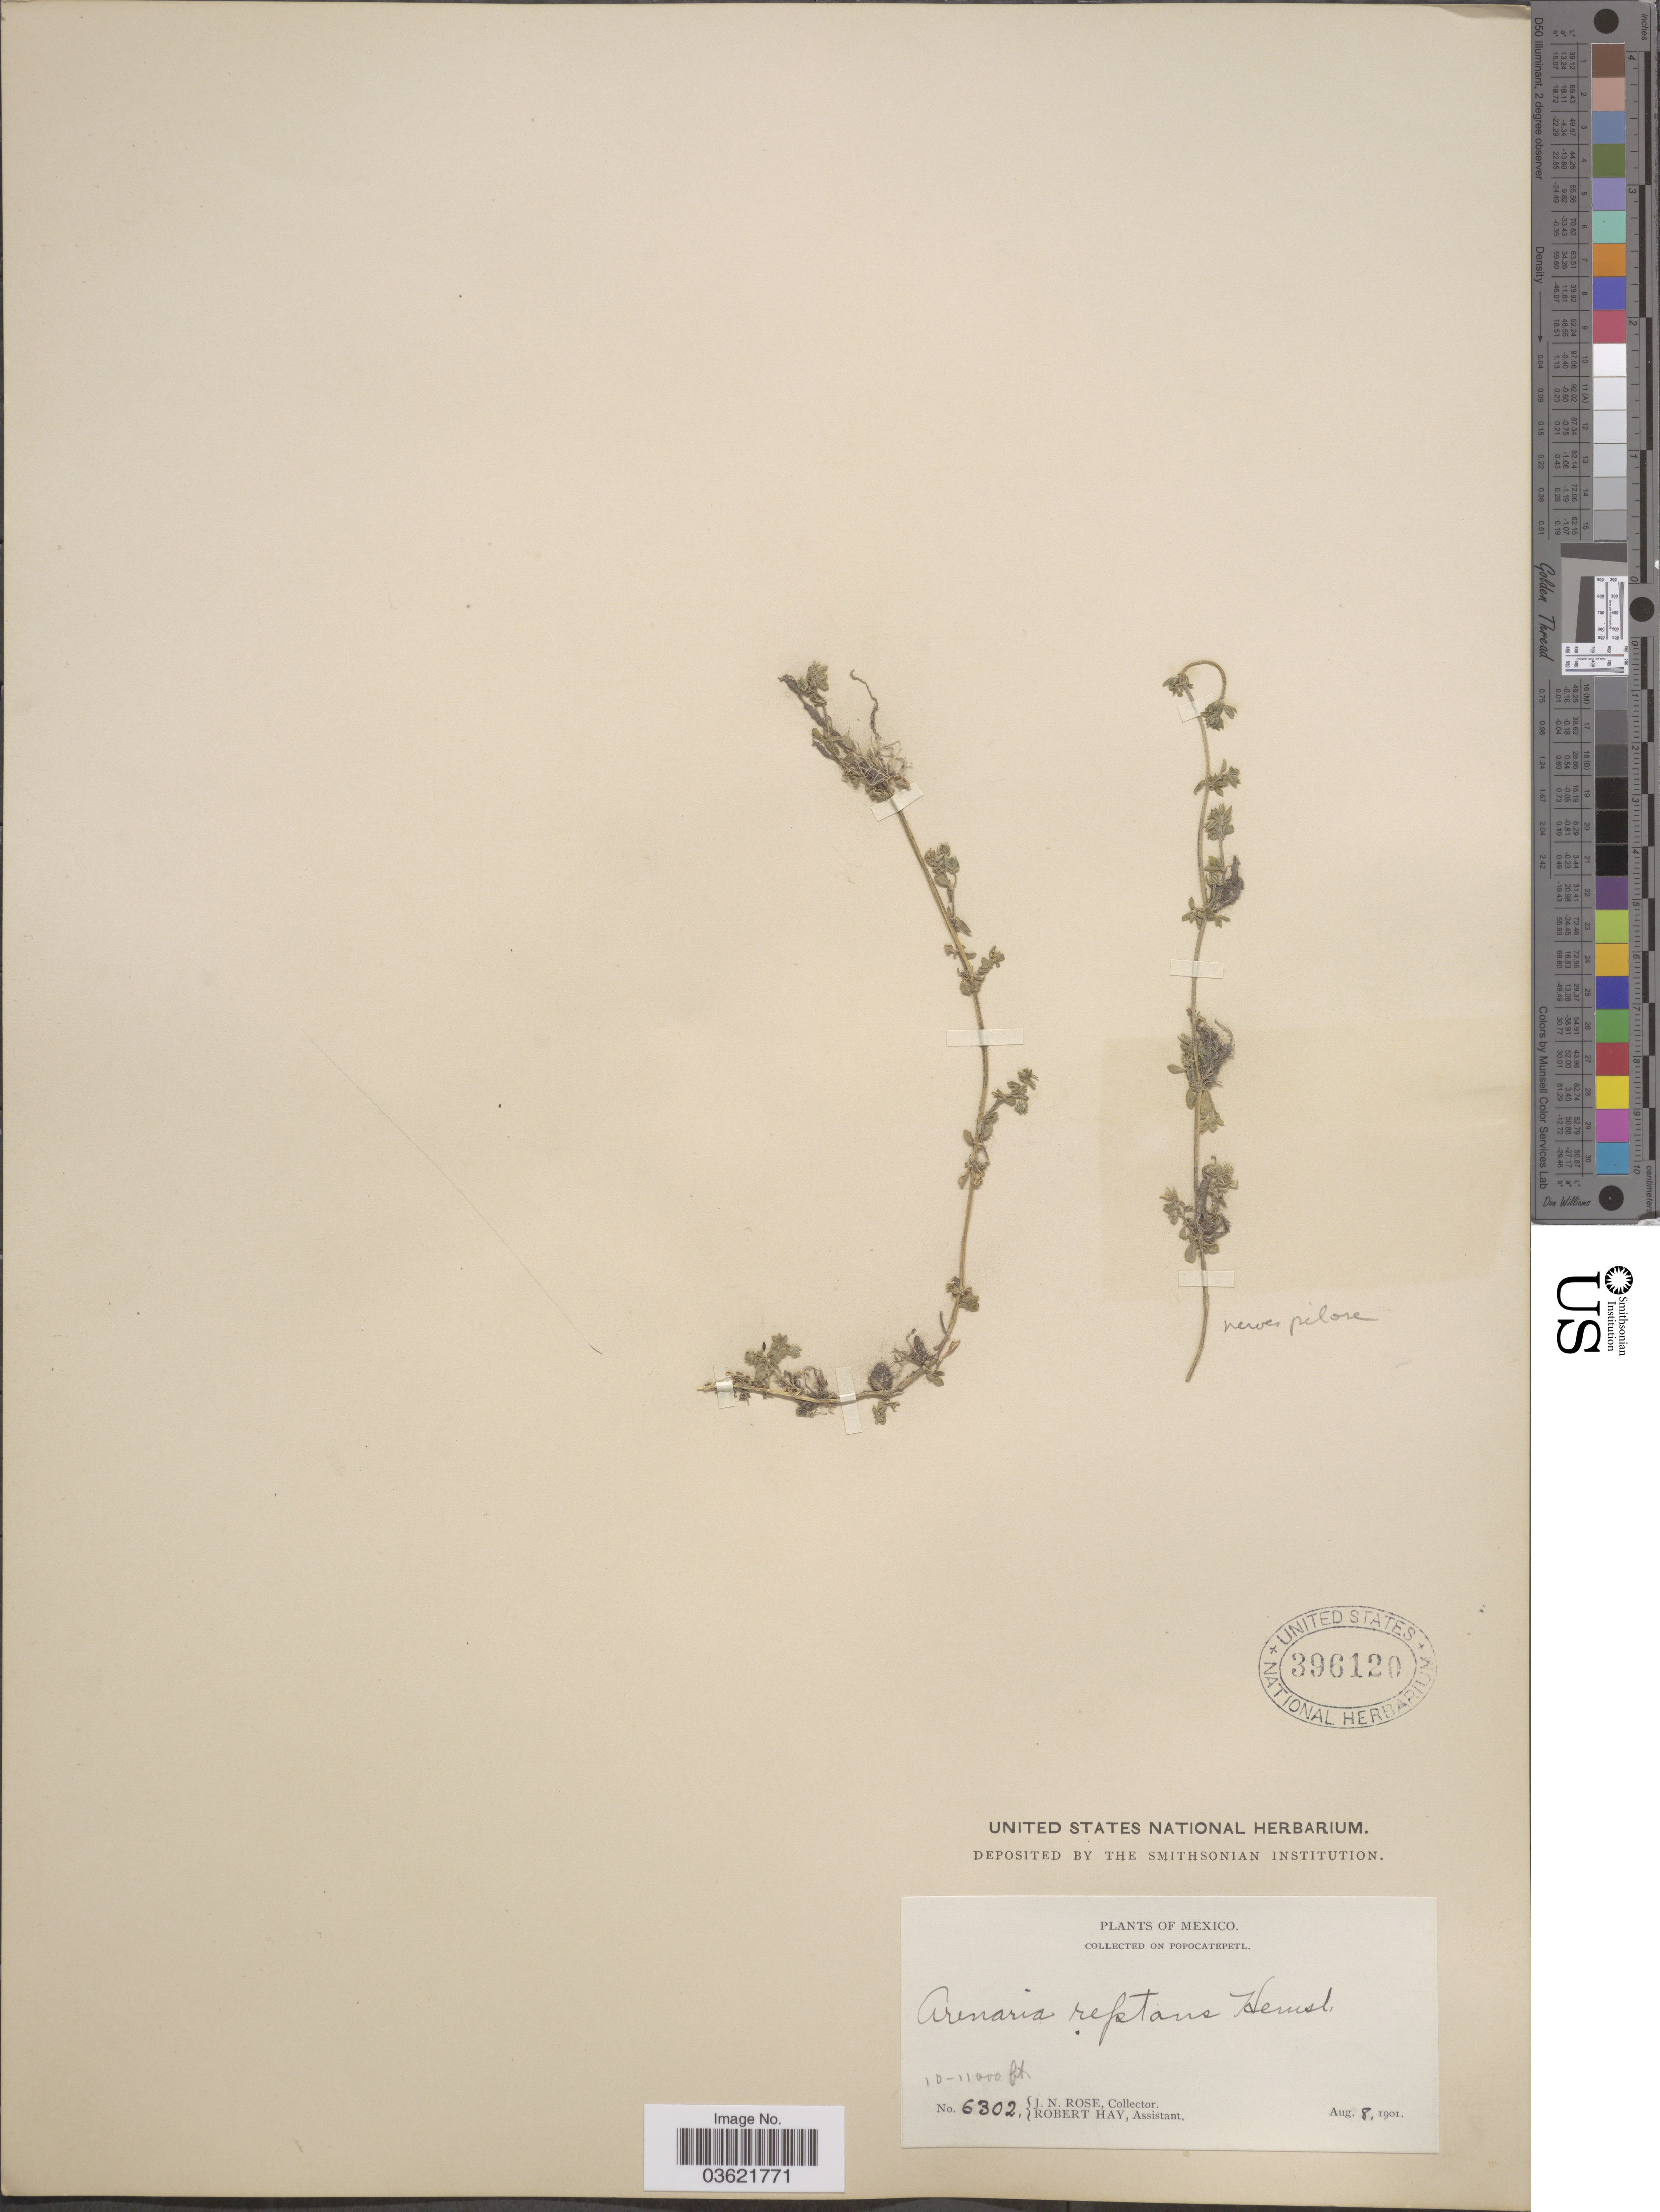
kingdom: Plantae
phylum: Tracheophyta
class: Magnoliopsida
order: Caryophyllales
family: Caryophyllaceae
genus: Arenaria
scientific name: Arenaria reptans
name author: Hemsl.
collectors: J. N. Rose & R. Hay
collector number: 6302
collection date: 1901-08-08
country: Mexico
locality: On Popocatepetl.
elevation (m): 3048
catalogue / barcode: US 396120